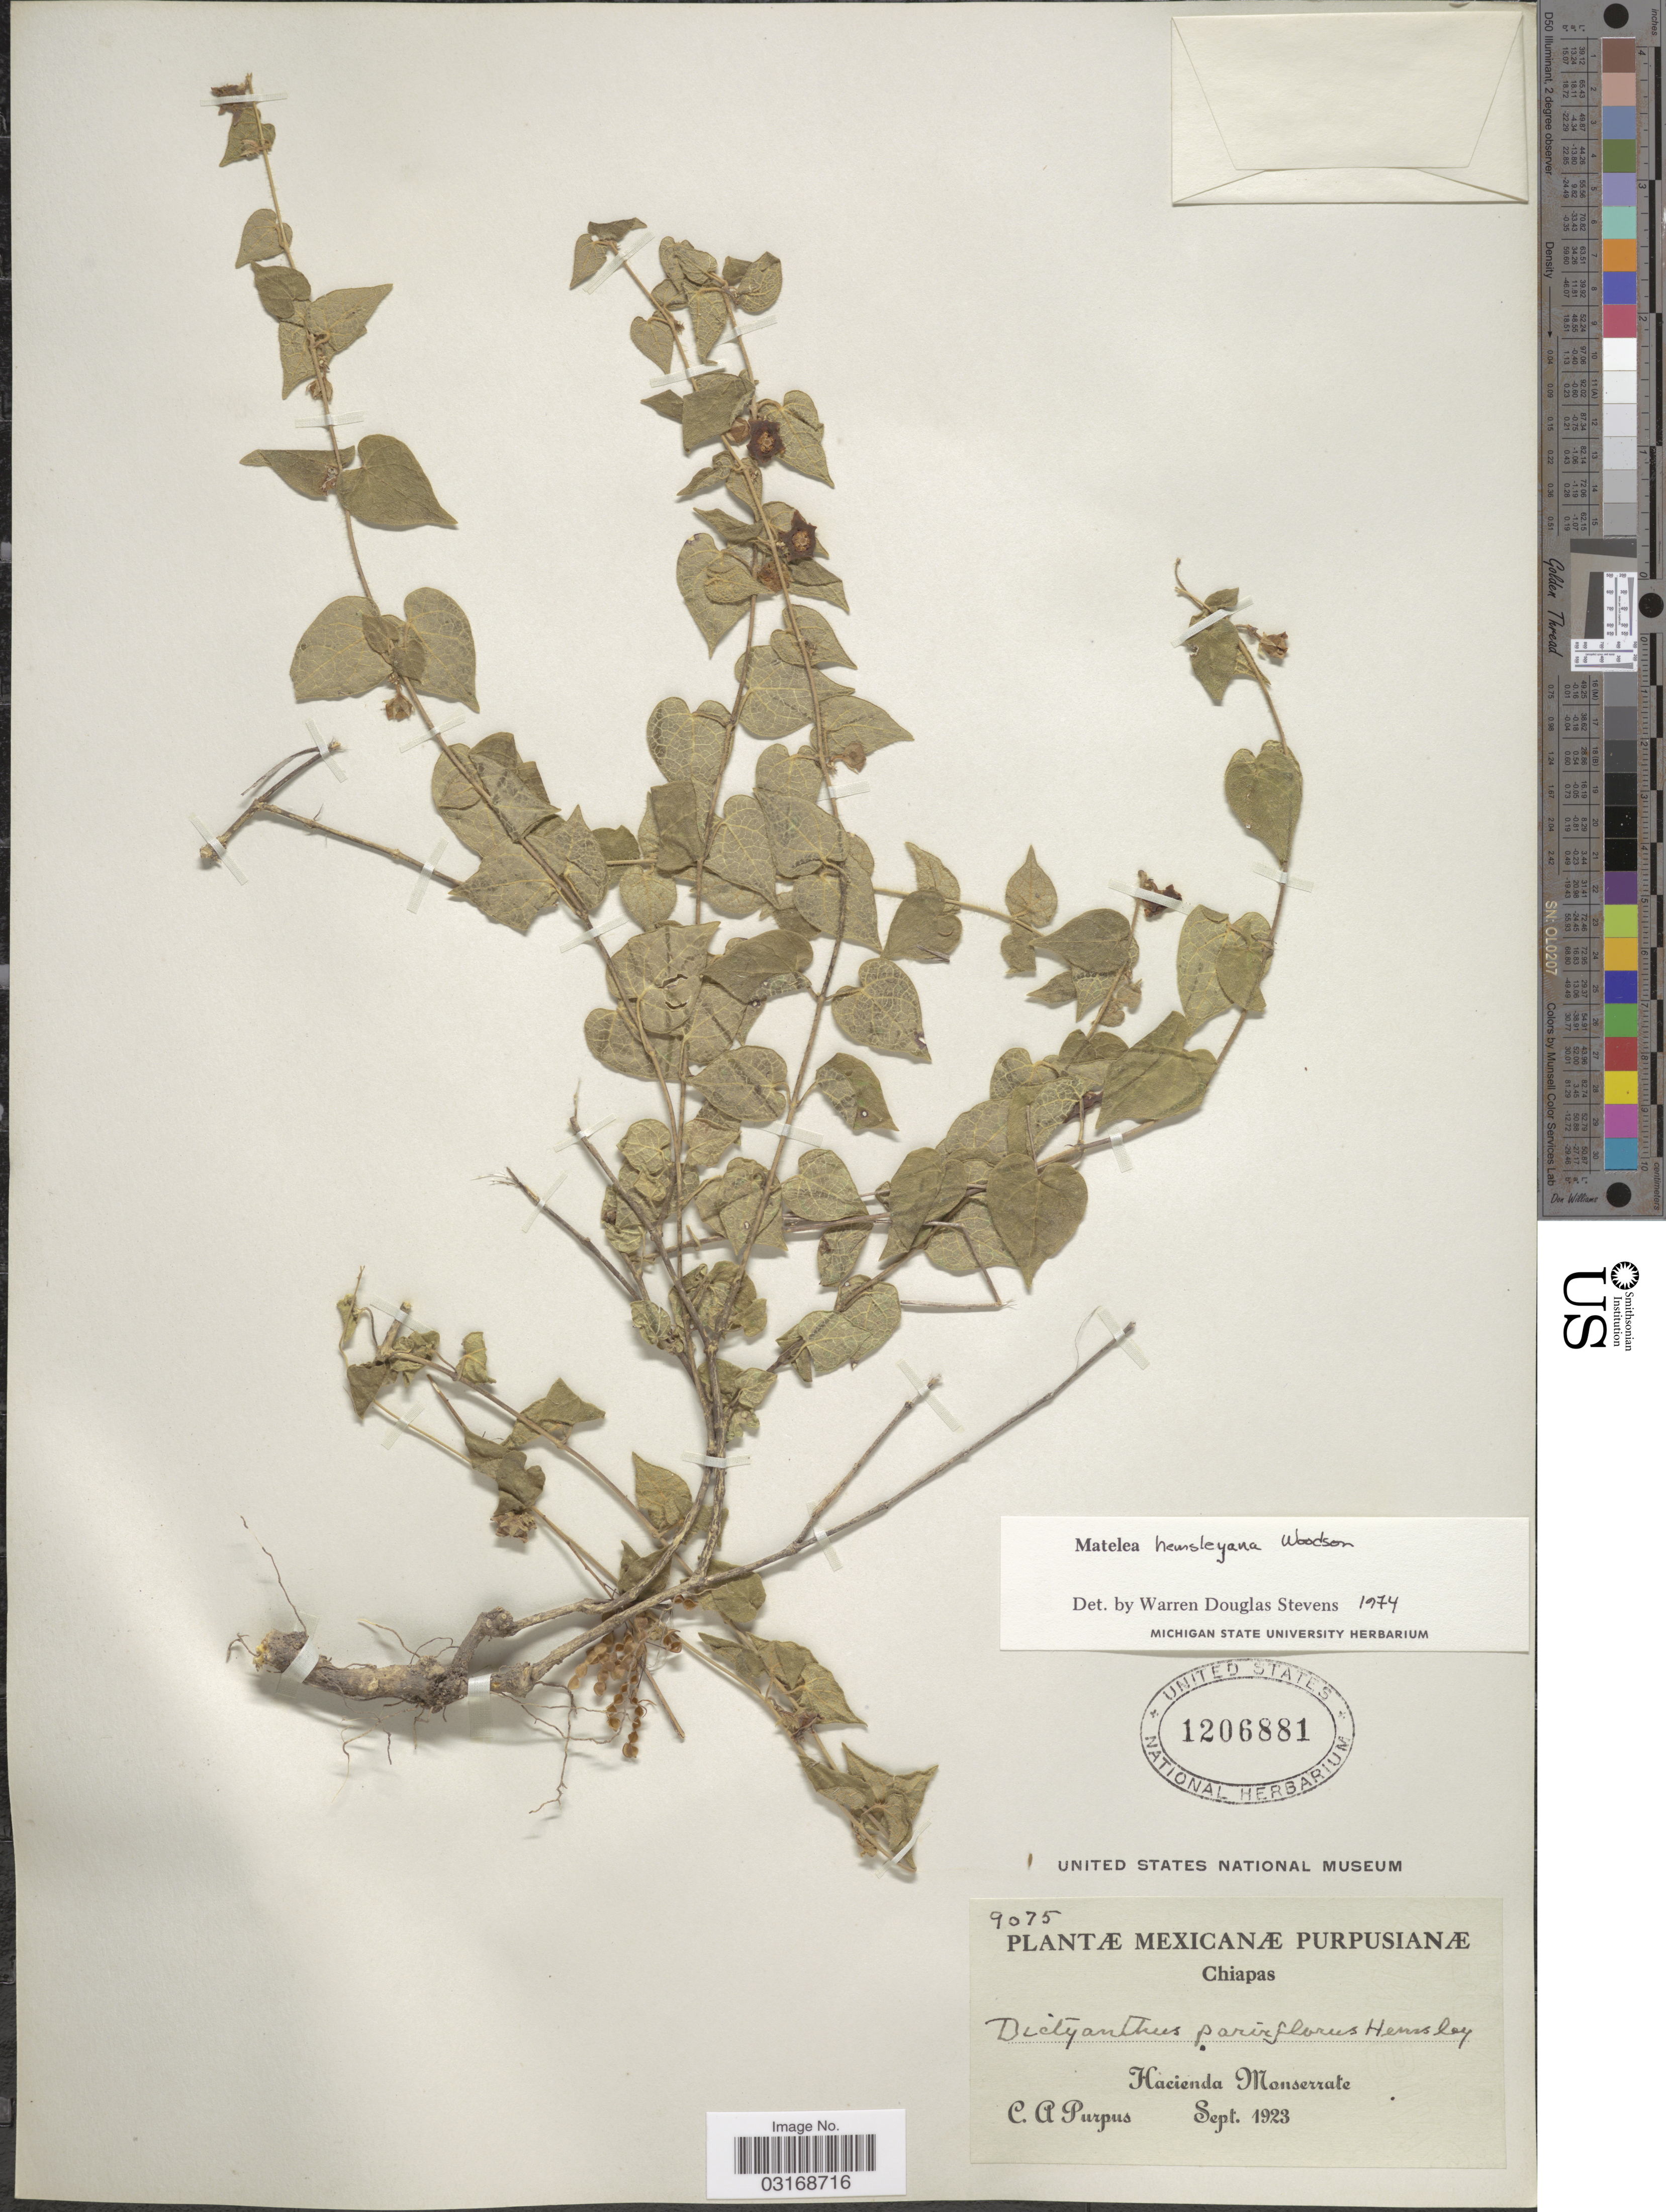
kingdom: Plantae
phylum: Tracheophyta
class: Magnoliopsida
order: Gentianales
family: Apocynaceae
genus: Matelea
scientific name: Matelea hemsleyana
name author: Woodson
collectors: C. A. Purpus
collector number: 9075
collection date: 1923-09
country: Mexico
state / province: Chiapas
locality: Hacienda Monserrate.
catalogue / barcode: US 1206881